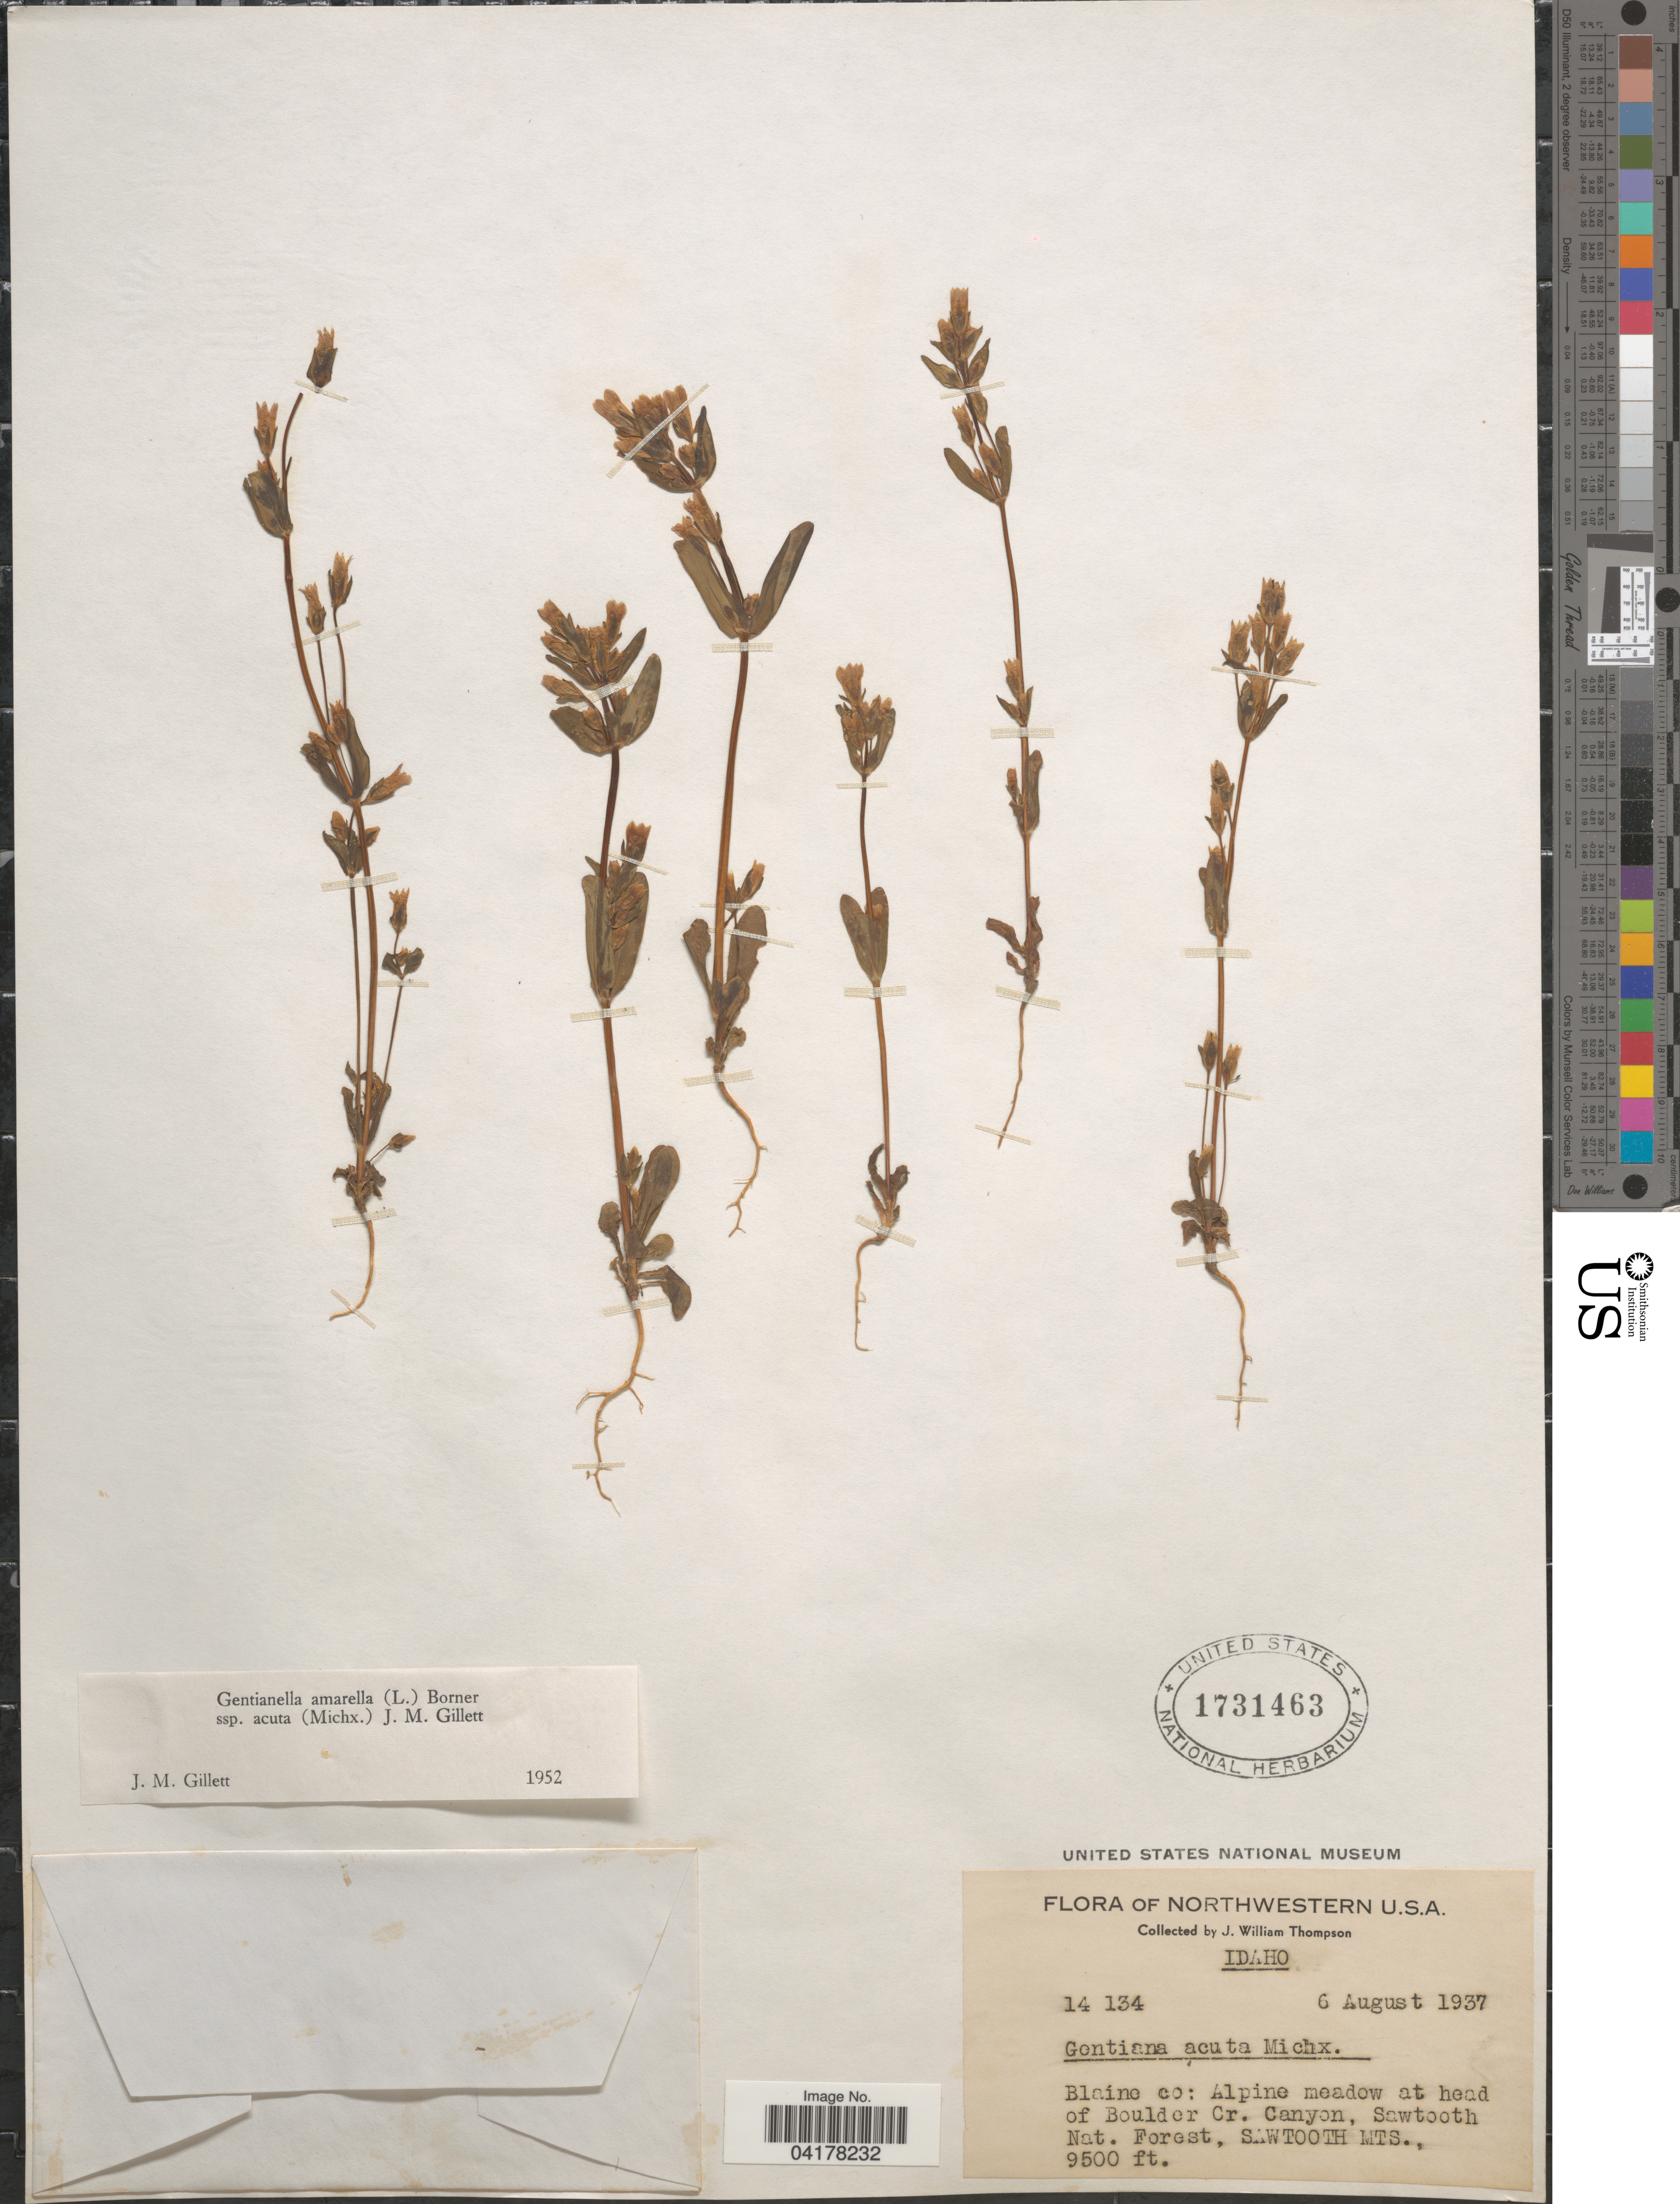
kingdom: Plantae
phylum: Tracheophyta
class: Magnoliopsida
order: Gentianales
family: Gentianaceae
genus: Gentianella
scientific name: Gentianella amarella subsp. acuta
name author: (Michx.) J.M. Gillett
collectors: J. W. Thompson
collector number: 14134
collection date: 1937-08-06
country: United States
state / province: Idaho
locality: Northwestern U.S.A. Blaine co: Alpine meadow at head of Boulder Cr. Canyon, Sawtooth Nat. Forest, Sawtooth Mts.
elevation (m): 2896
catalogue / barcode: US 1731463